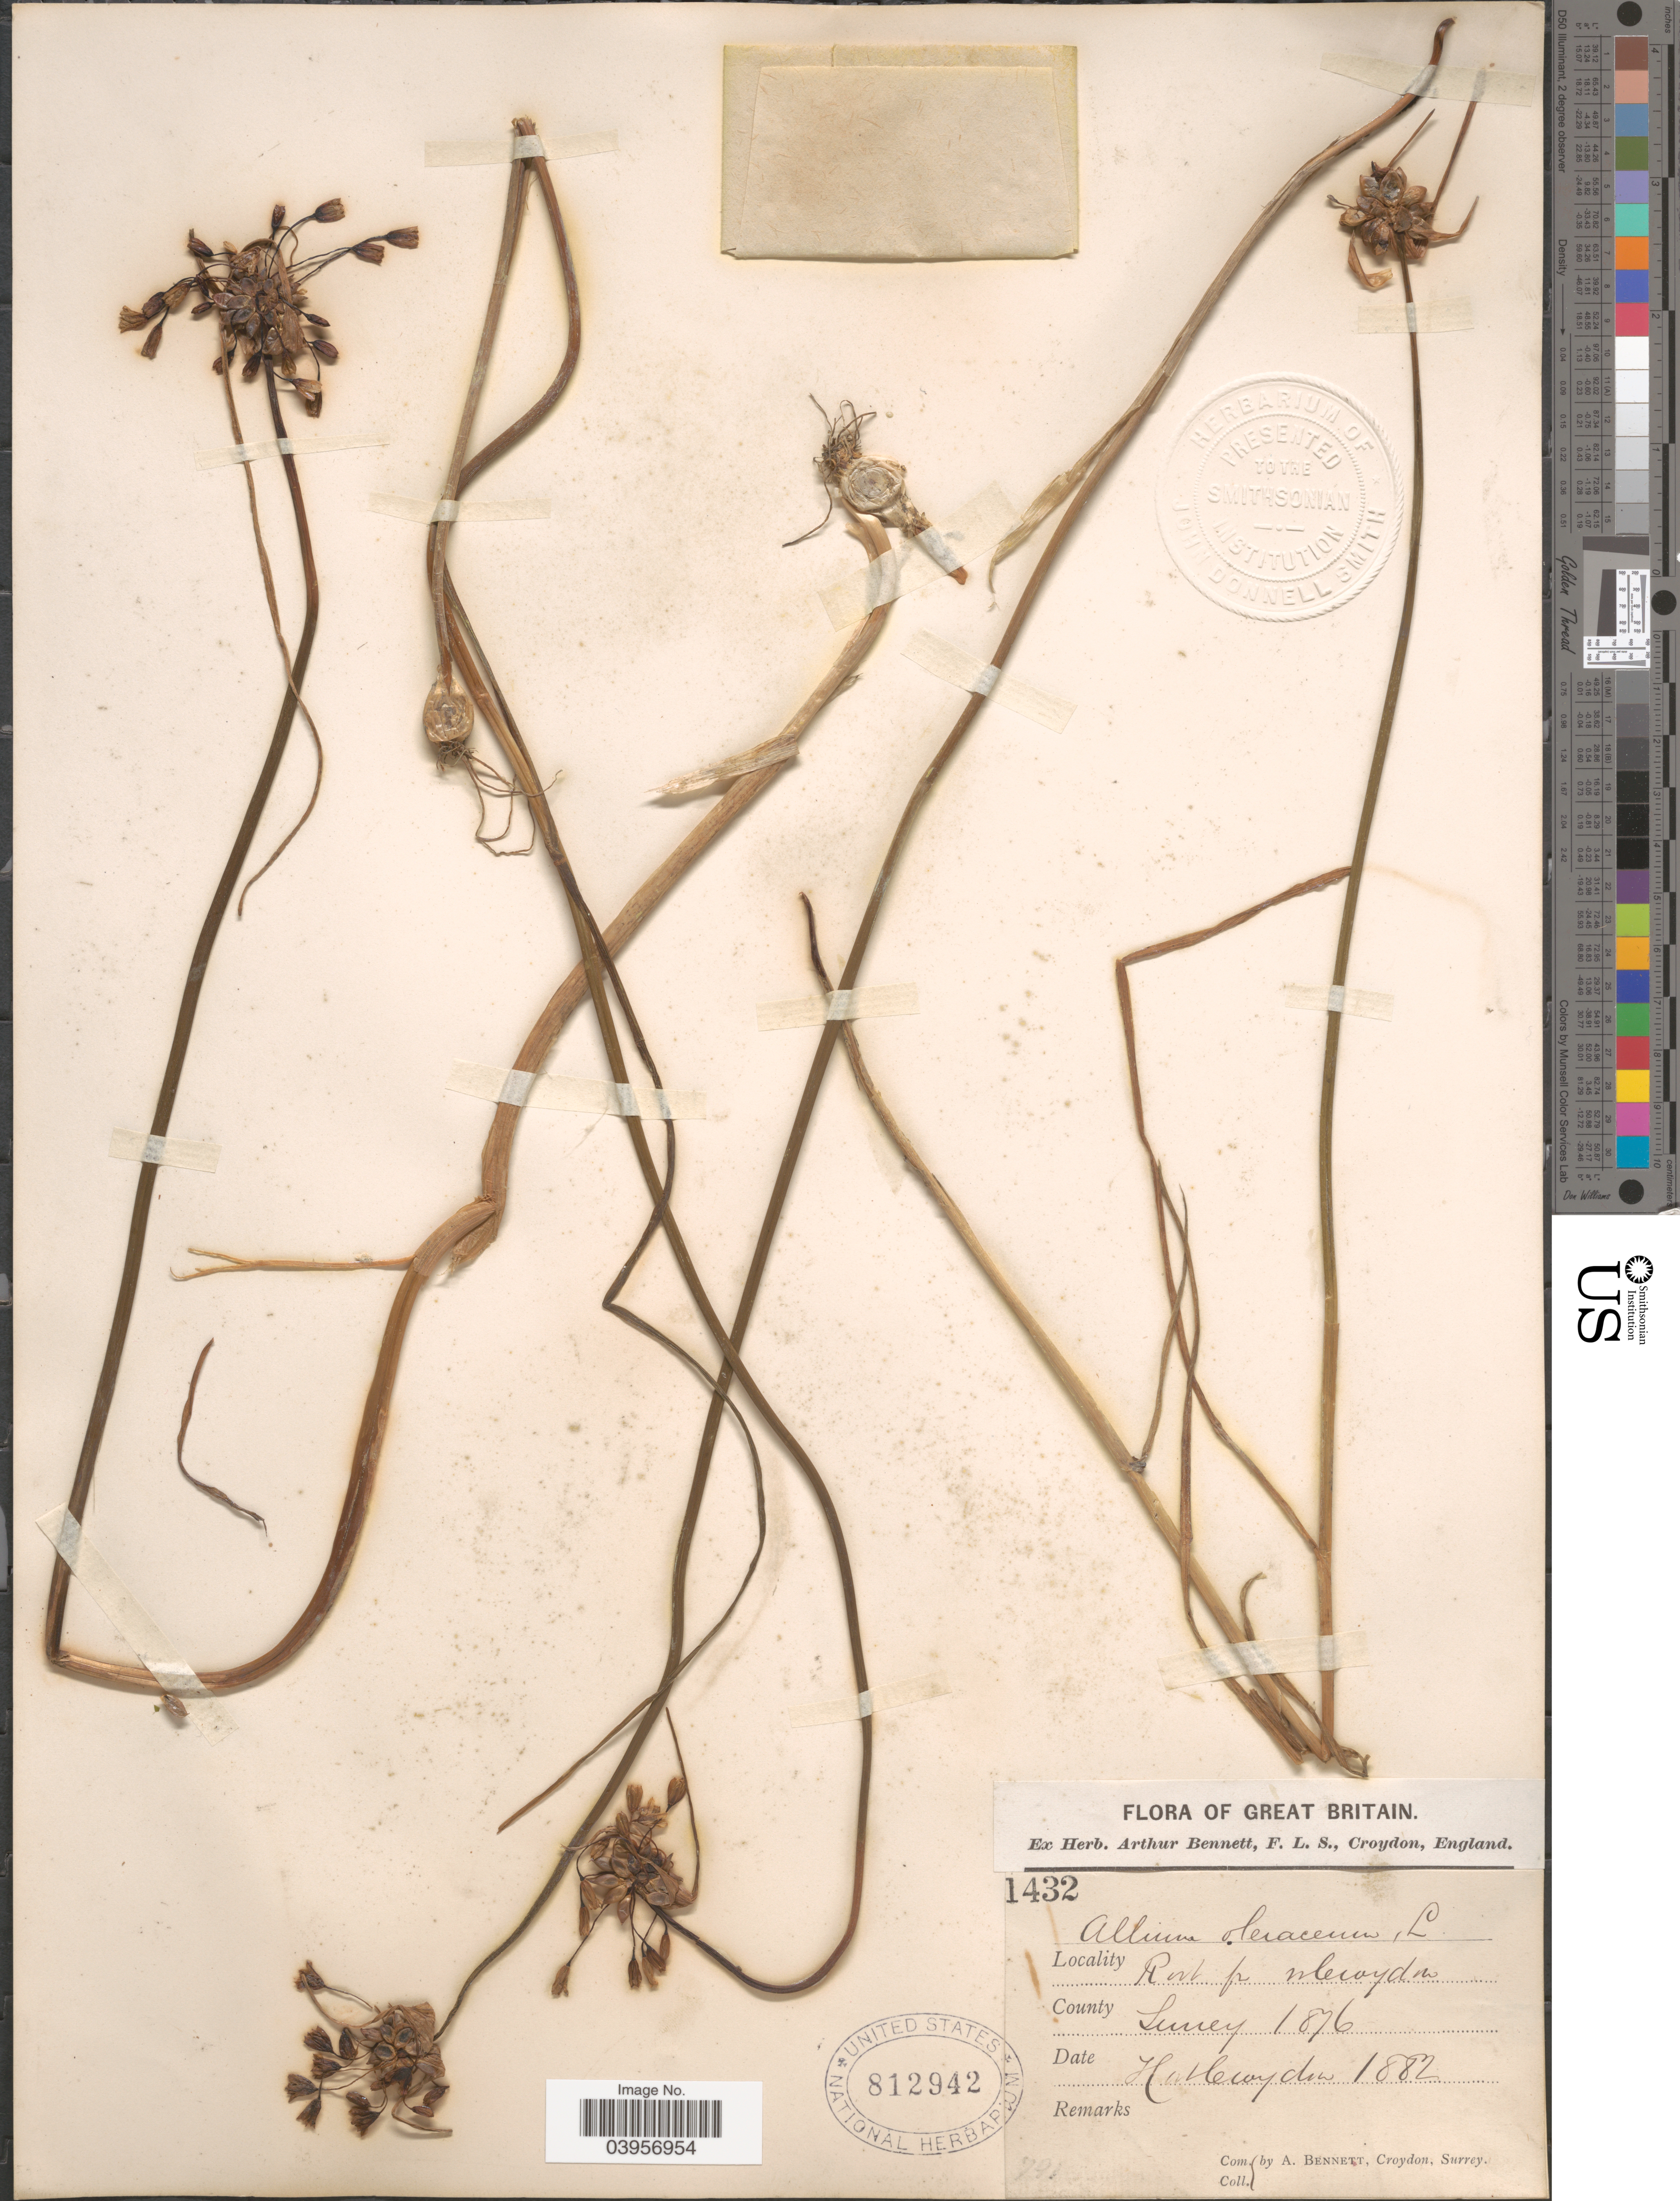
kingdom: Plantae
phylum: Tracheophyta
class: Liliopsida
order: Asparagales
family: Amaryllidaceae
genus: Allium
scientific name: Allium oleraceum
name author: L.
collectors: A. Bennett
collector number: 1432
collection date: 1876/1882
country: United Kingdom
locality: Great Britain. Port fr n Croyden. County Surrey.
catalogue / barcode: US 812942